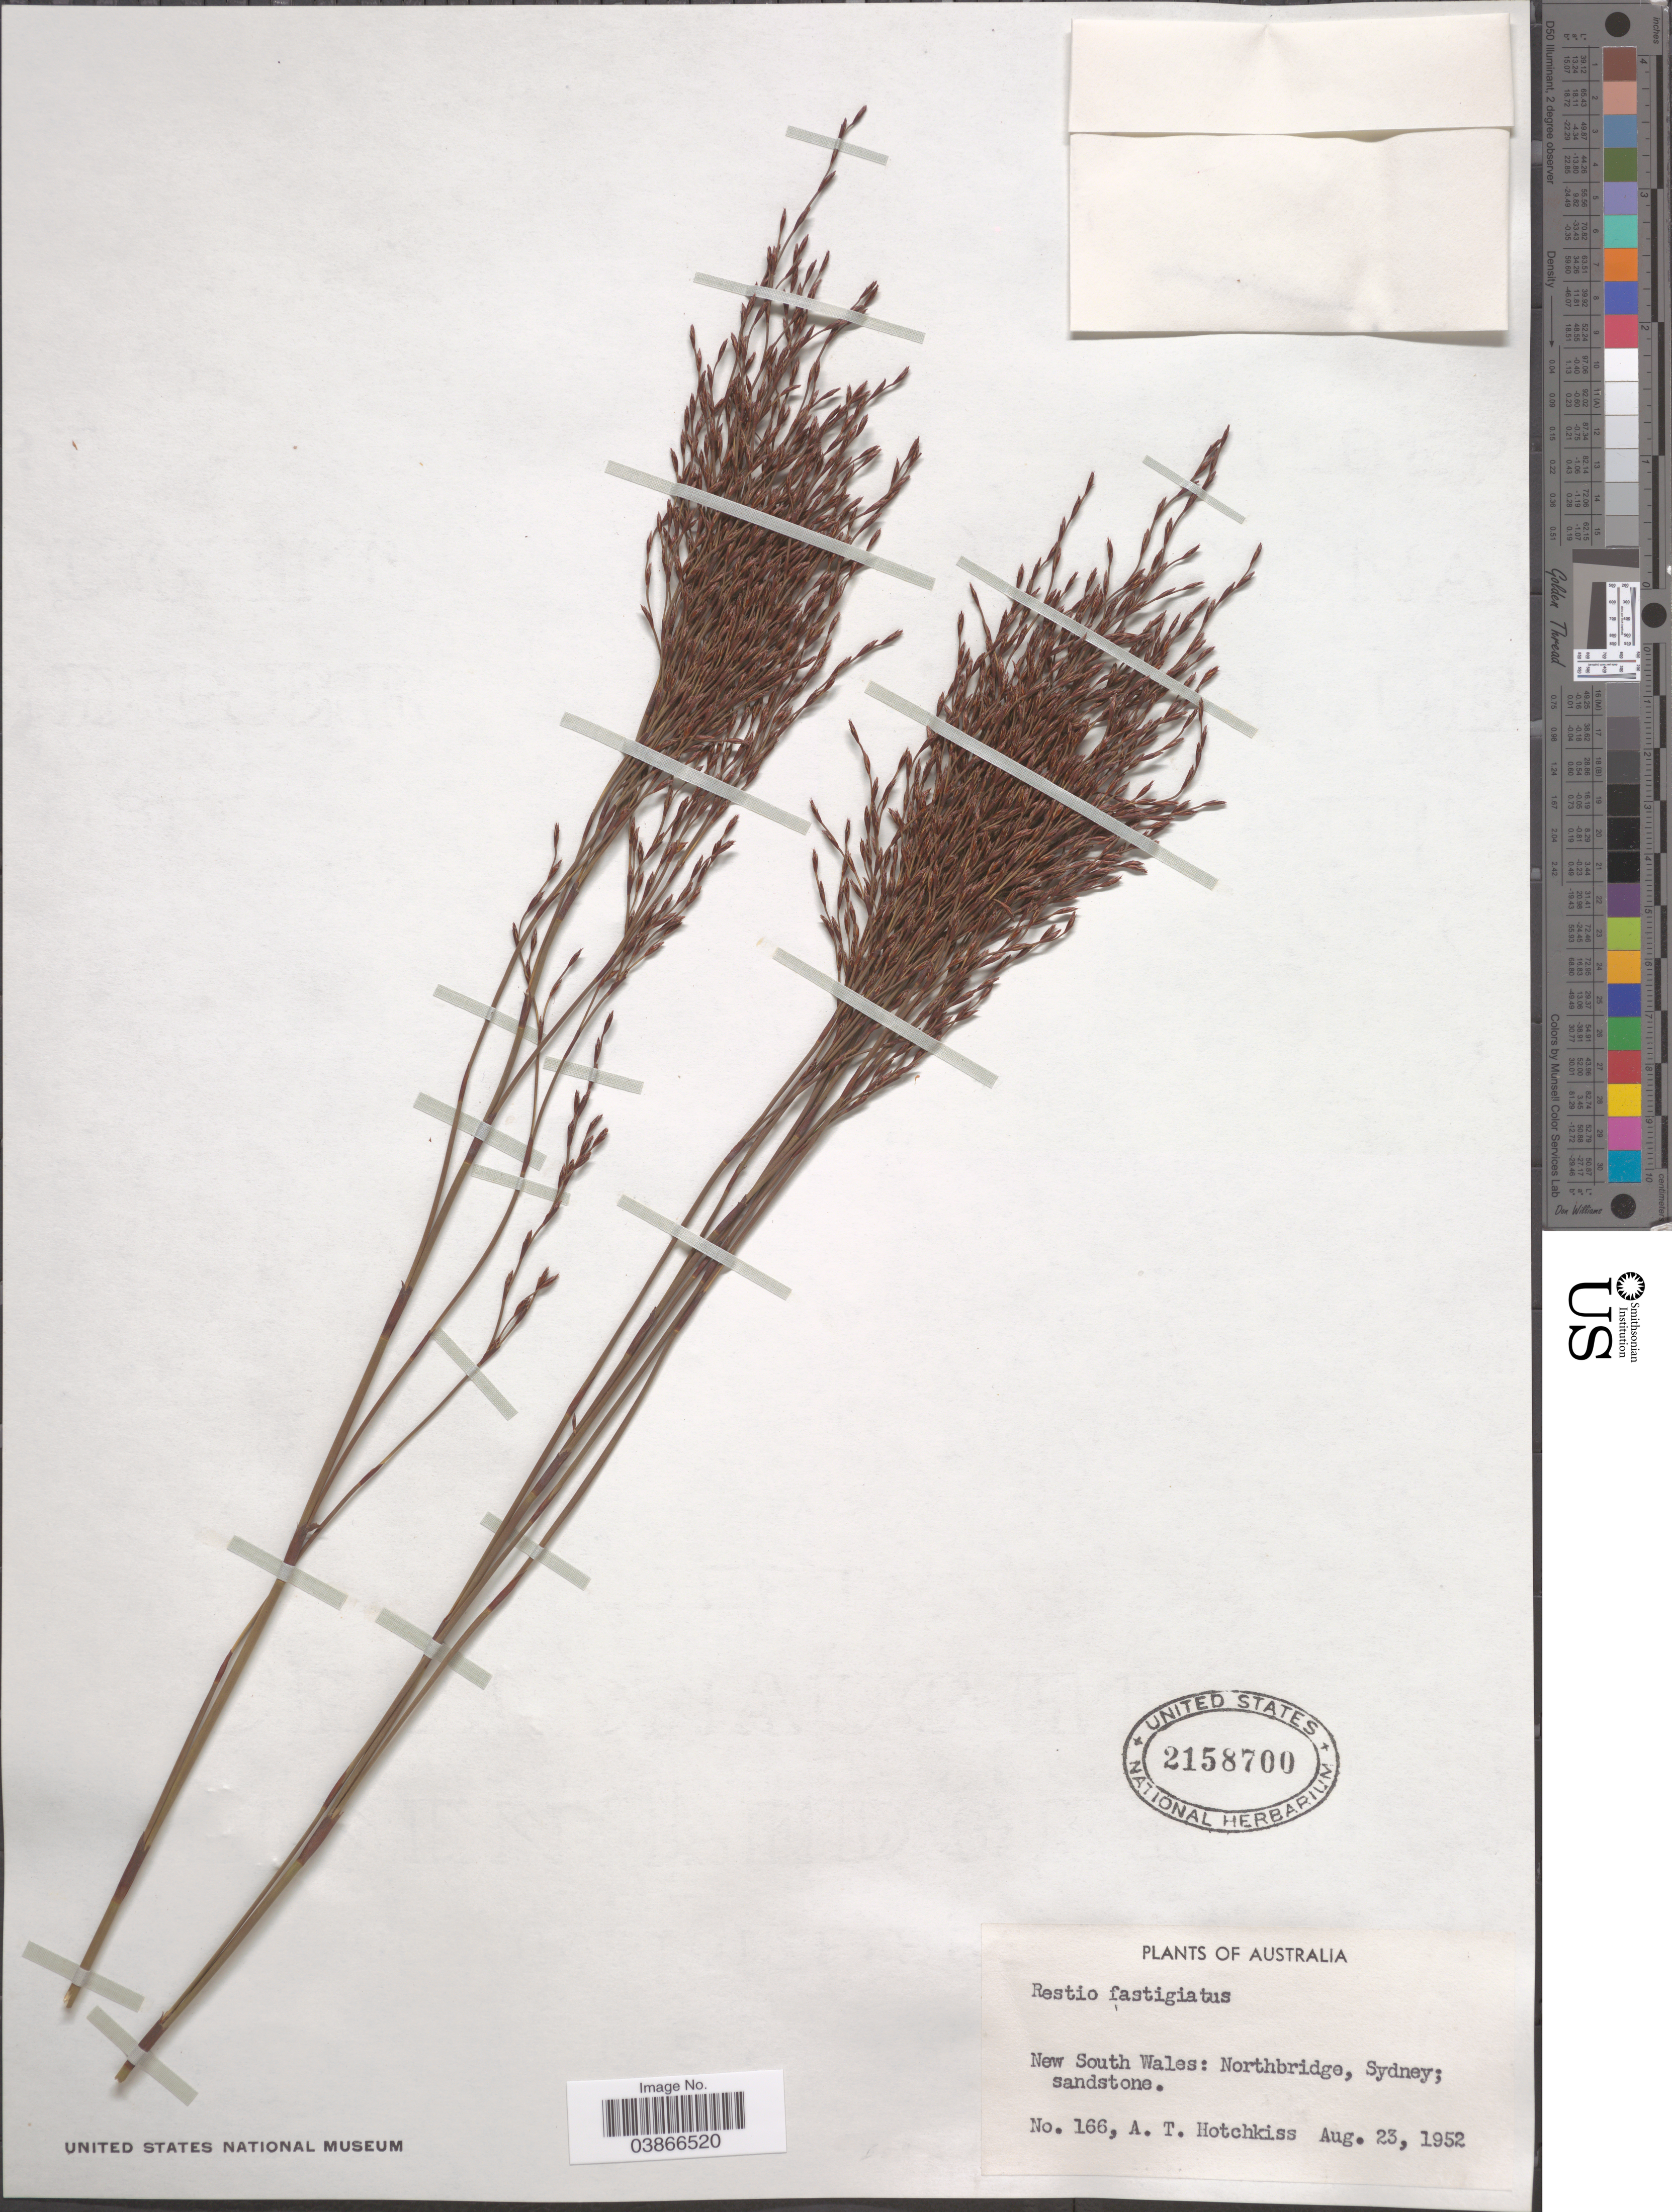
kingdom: Plantae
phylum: Tracheophyta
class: Liliopsida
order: Poales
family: Restionaceae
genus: Chordifex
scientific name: Chordifex fastigiatus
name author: (R. Br.) B.G. Briggs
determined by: Strong, Mark T., (BOT), Smithsonian Institution - National Museum of Natural History (UNITED STATES)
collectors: A. Hotchkiss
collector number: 166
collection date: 1952-08-23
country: Australia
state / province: New South Wales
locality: Northbridge, Sydney.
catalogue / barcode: US 2158700